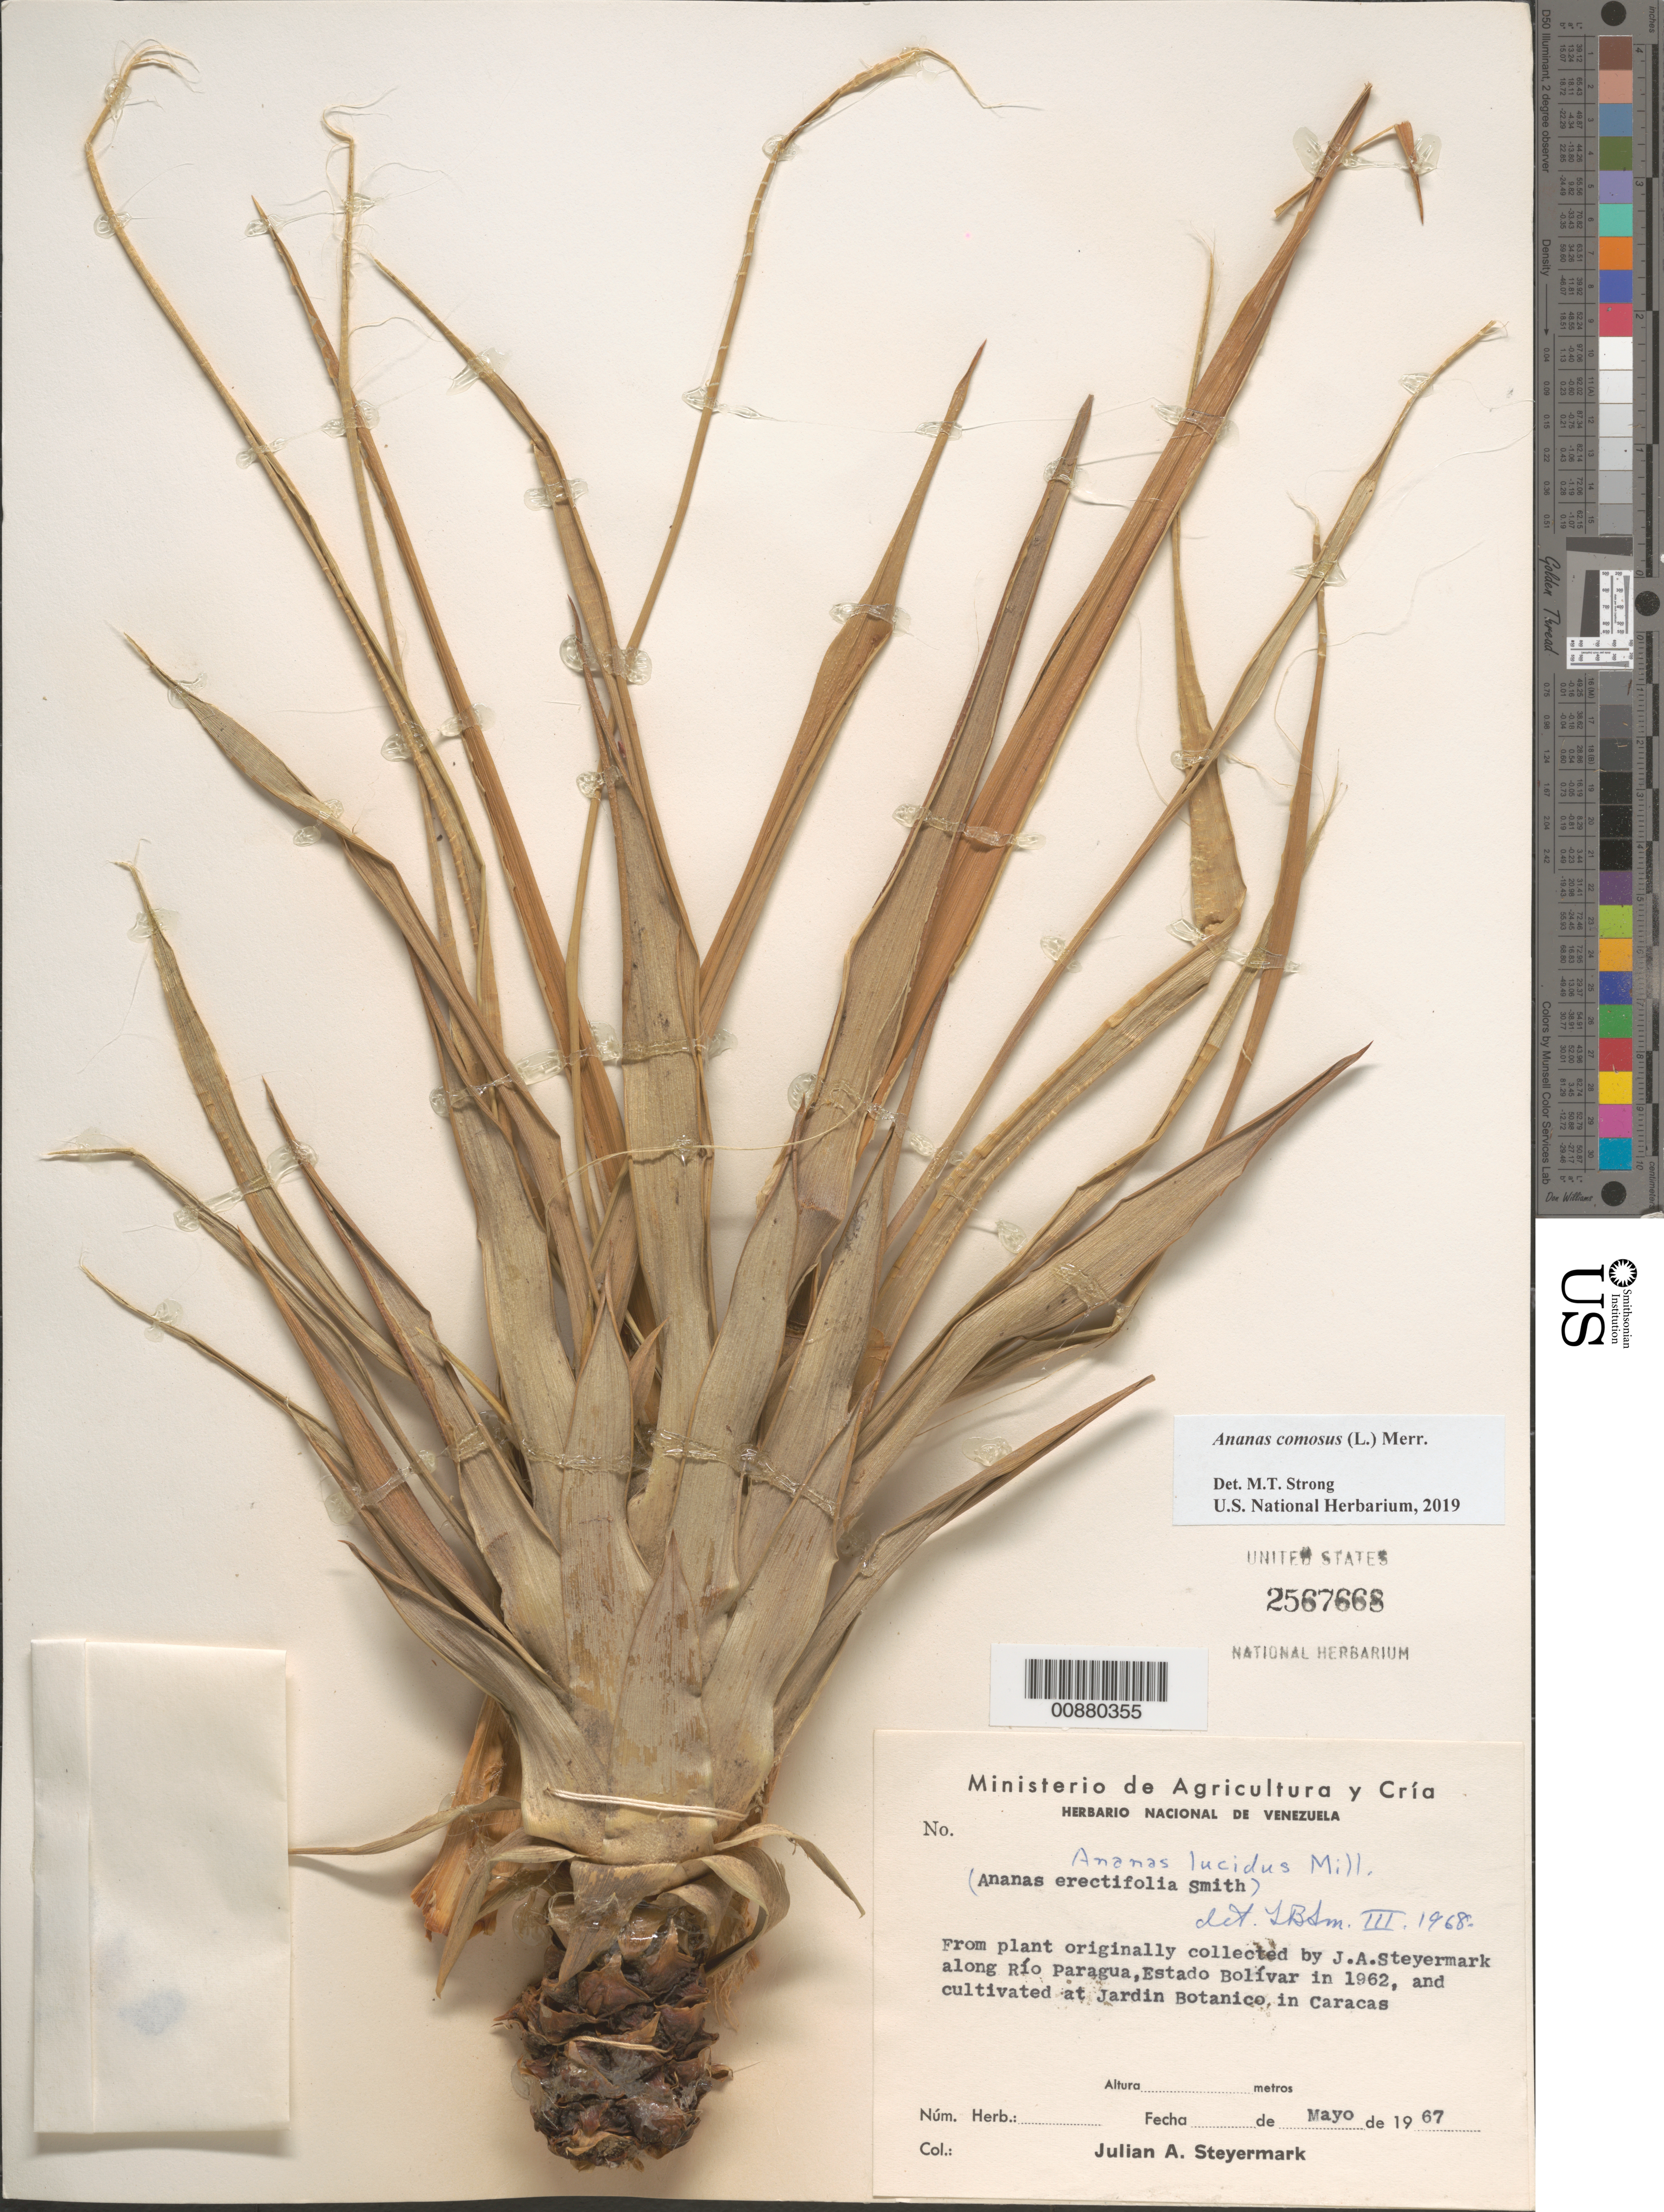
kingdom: Plantae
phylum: Tracheophyta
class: Liliopsida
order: Poales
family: Bromeliaceae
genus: Ananas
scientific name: Ananas comosus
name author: (L.) Merr.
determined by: Strong, Mark T., (BOT), Smithsonian Institution - National Museum of Natural History (UNITED STATES)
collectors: J. Steyermark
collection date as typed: May-67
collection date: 1967-05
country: Venezuela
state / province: Bolívar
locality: Río Paragua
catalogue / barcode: US 2567668